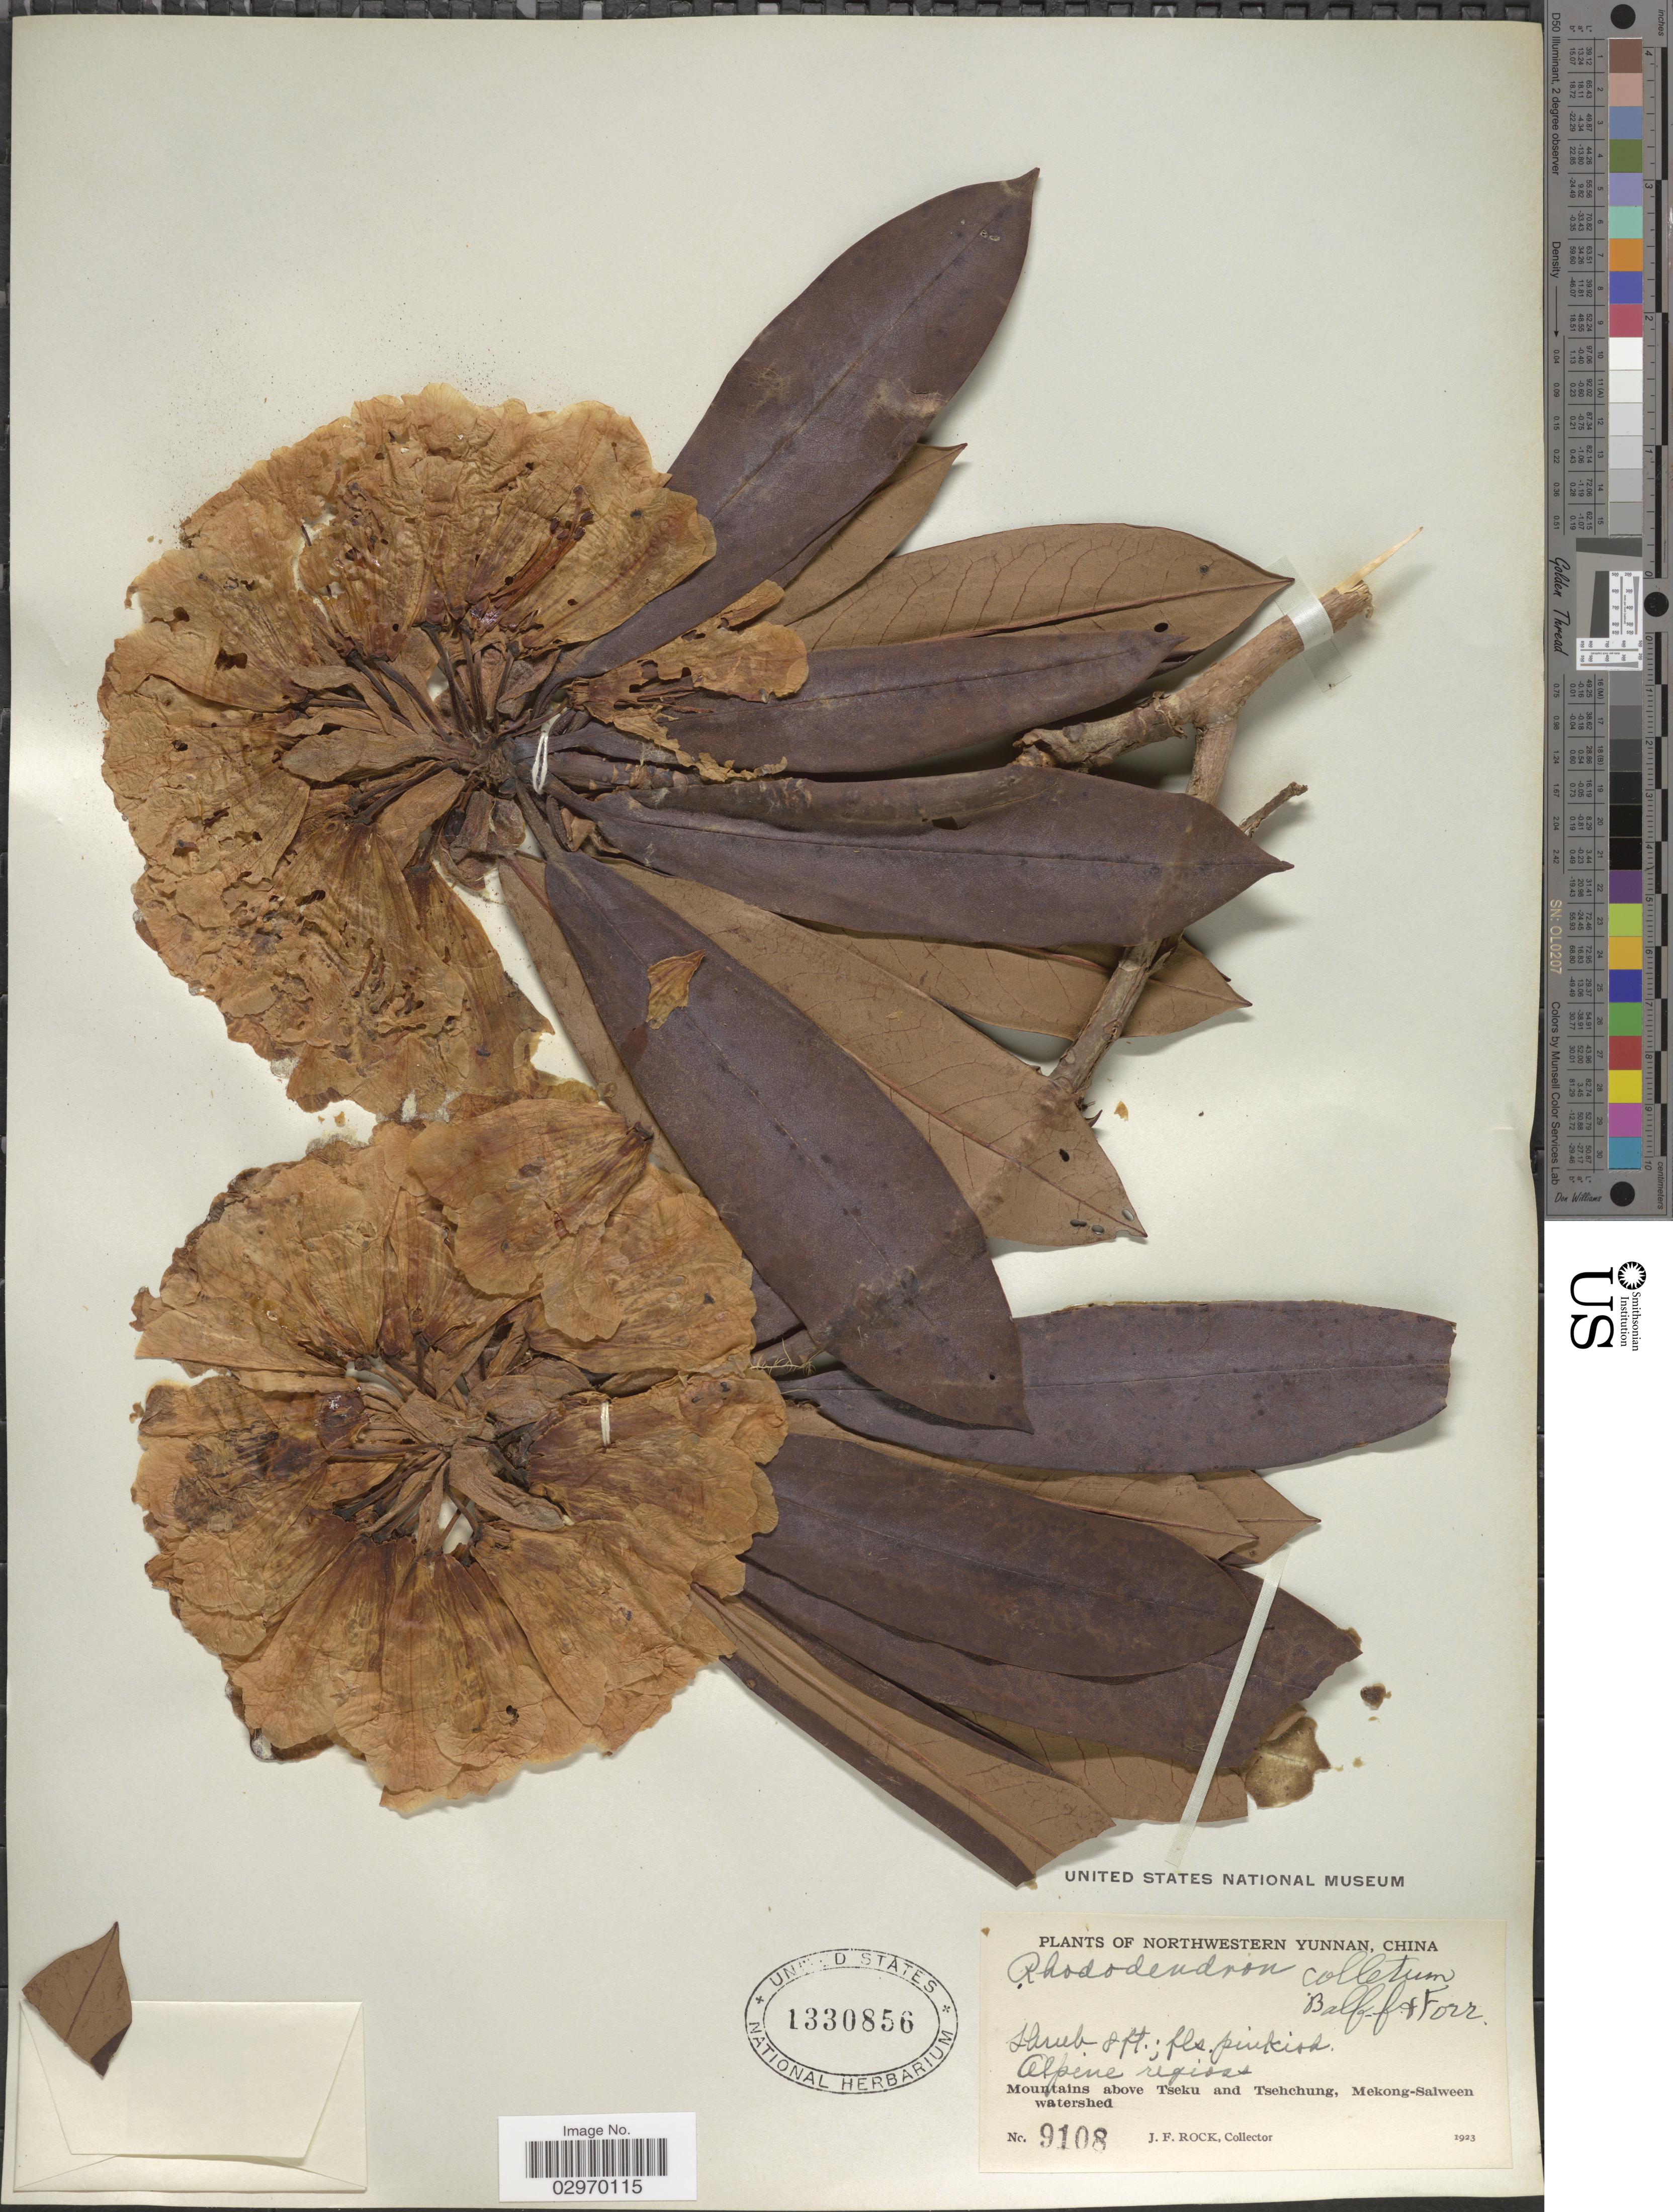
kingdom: Plantae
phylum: Tracheophyta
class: Magnoliopsida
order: Ericales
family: Ericaceae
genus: Rhododendron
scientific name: Rhododendron colletum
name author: Balf. f. & Forrest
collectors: J. Rock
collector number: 9108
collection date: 1923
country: China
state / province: Yunnan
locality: Northwestern Yunnan. Alpine regions. Mountains above Tseku and Tsehchung, Mekong-Salween watershed.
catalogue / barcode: US 1330856